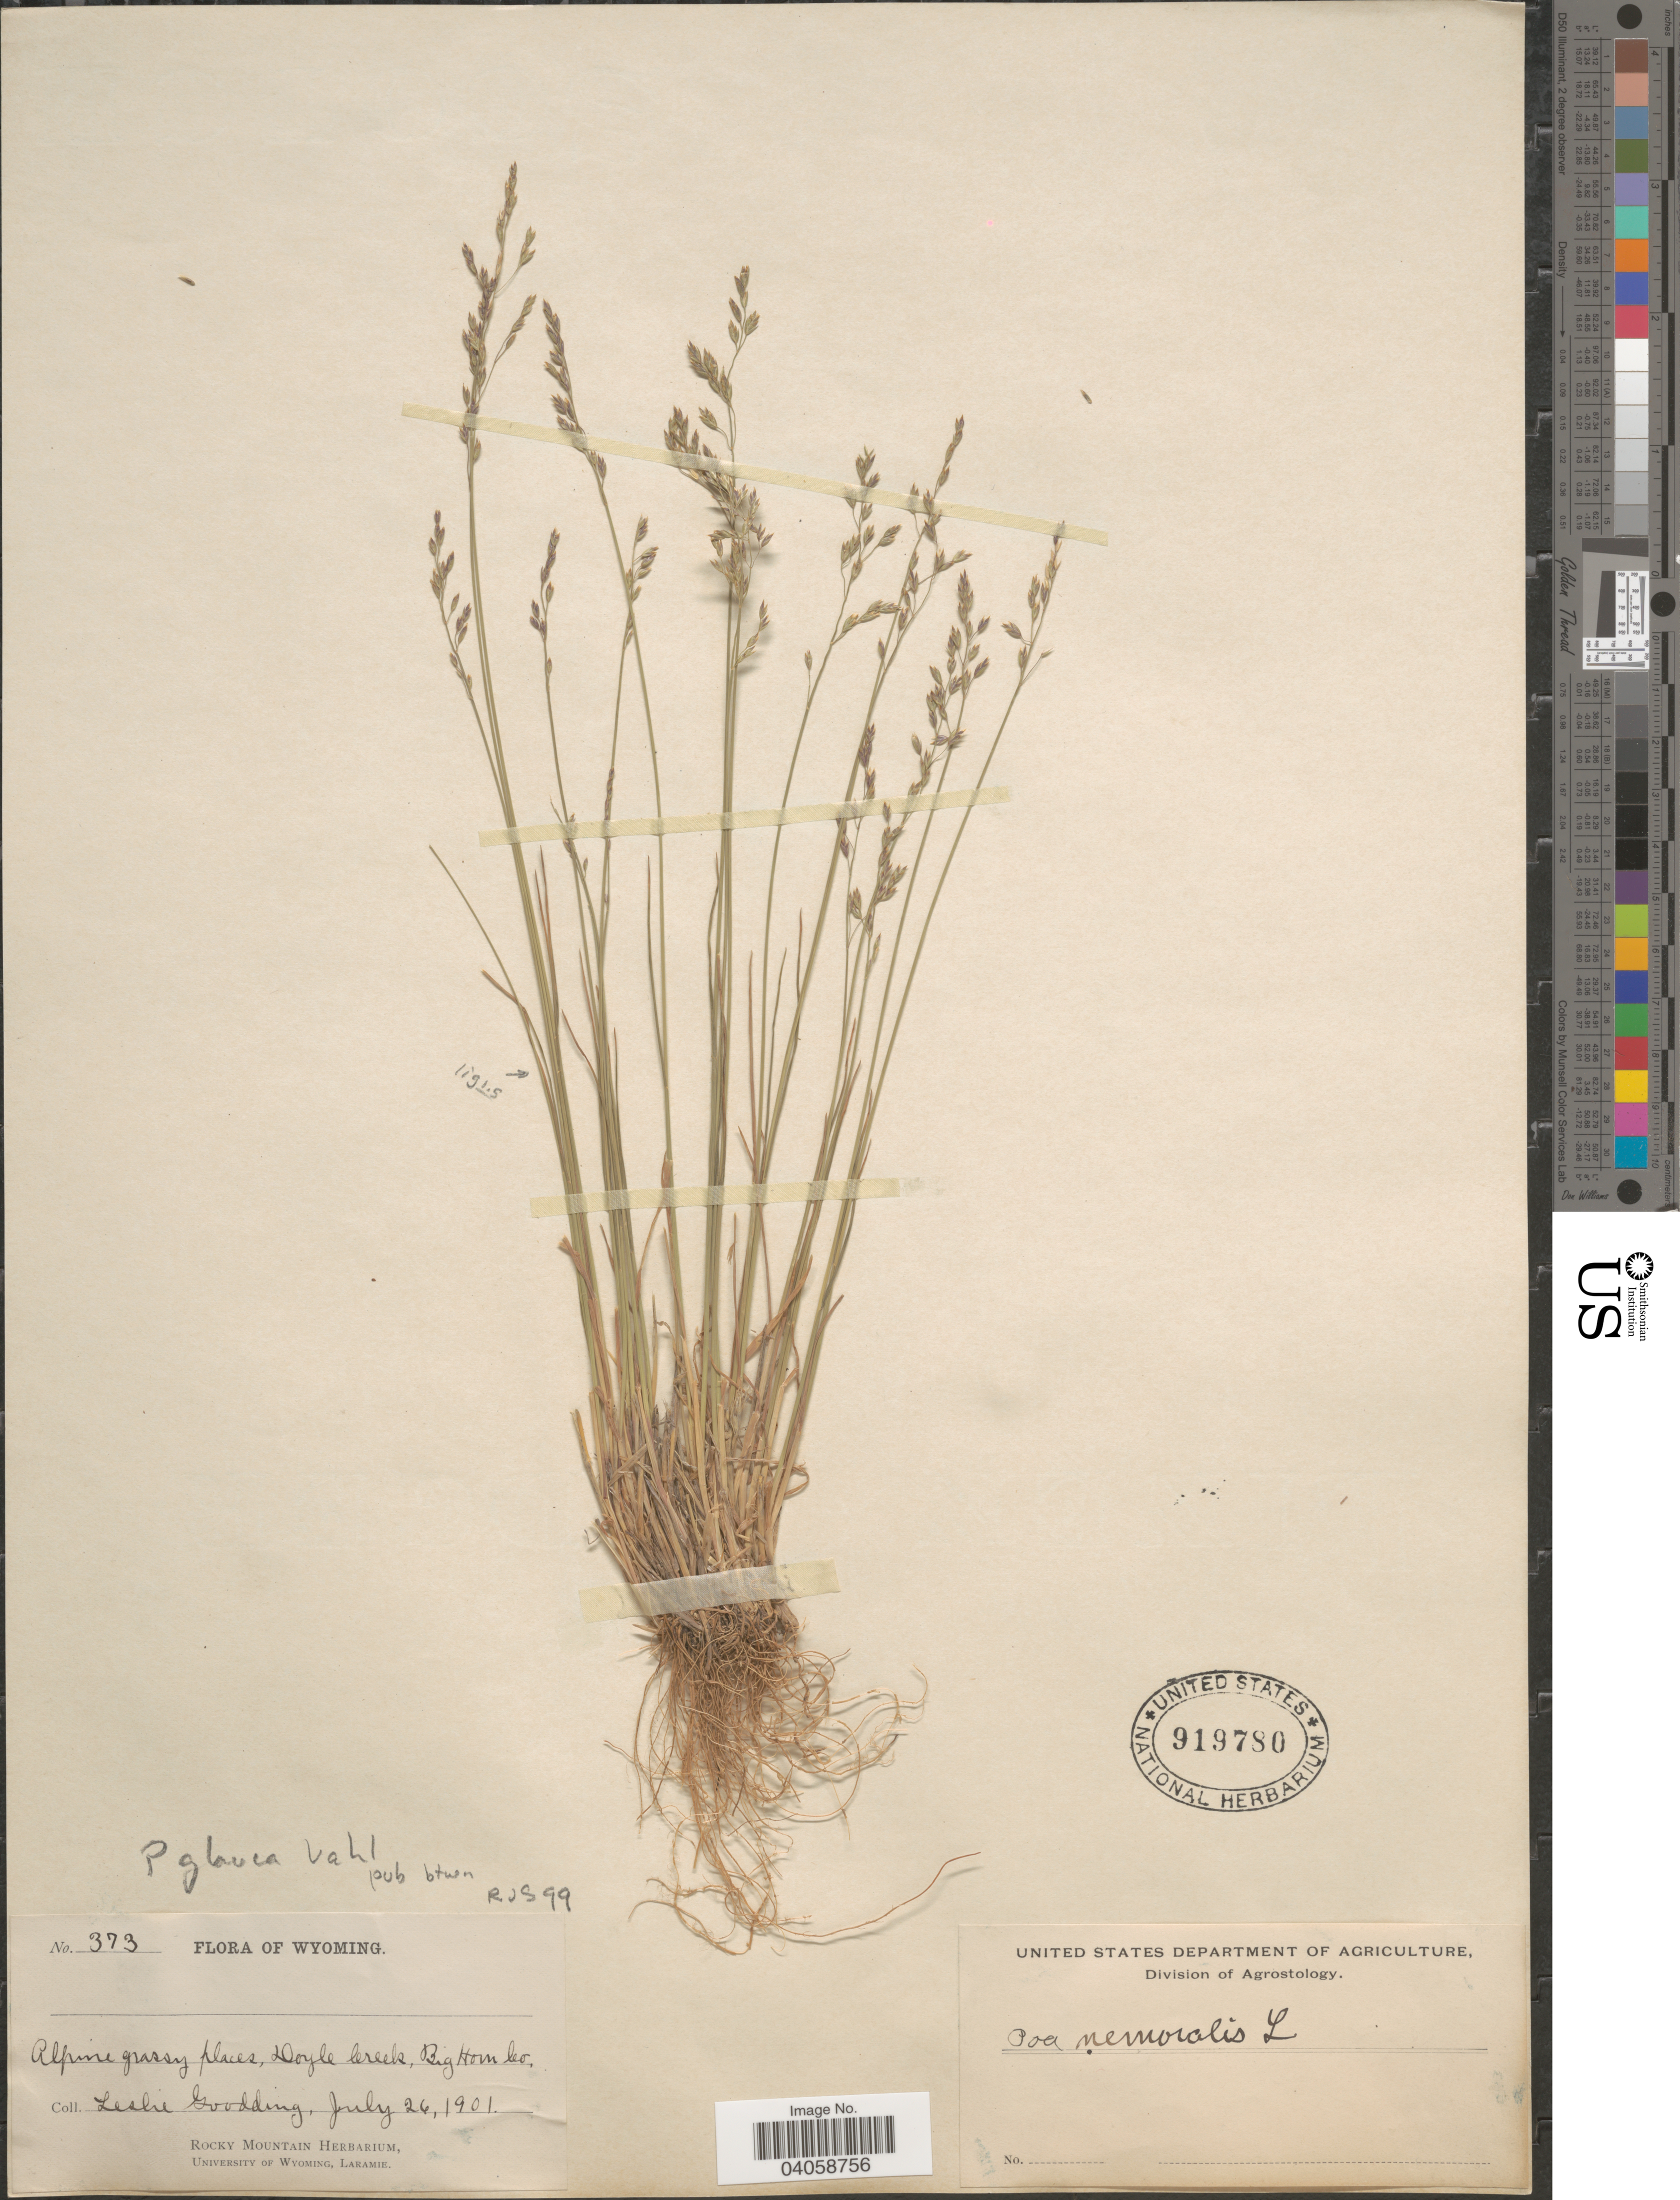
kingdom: Plantae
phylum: Tracheophyta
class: Liliopsida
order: Poales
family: Poaceae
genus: Poa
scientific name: Poa glauca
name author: Vahl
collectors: L. N. Goodding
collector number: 373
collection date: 1901-07-26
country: United States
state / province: Wyoming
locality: Doyle Creek, Big Horn Co.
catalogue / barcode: US 919780